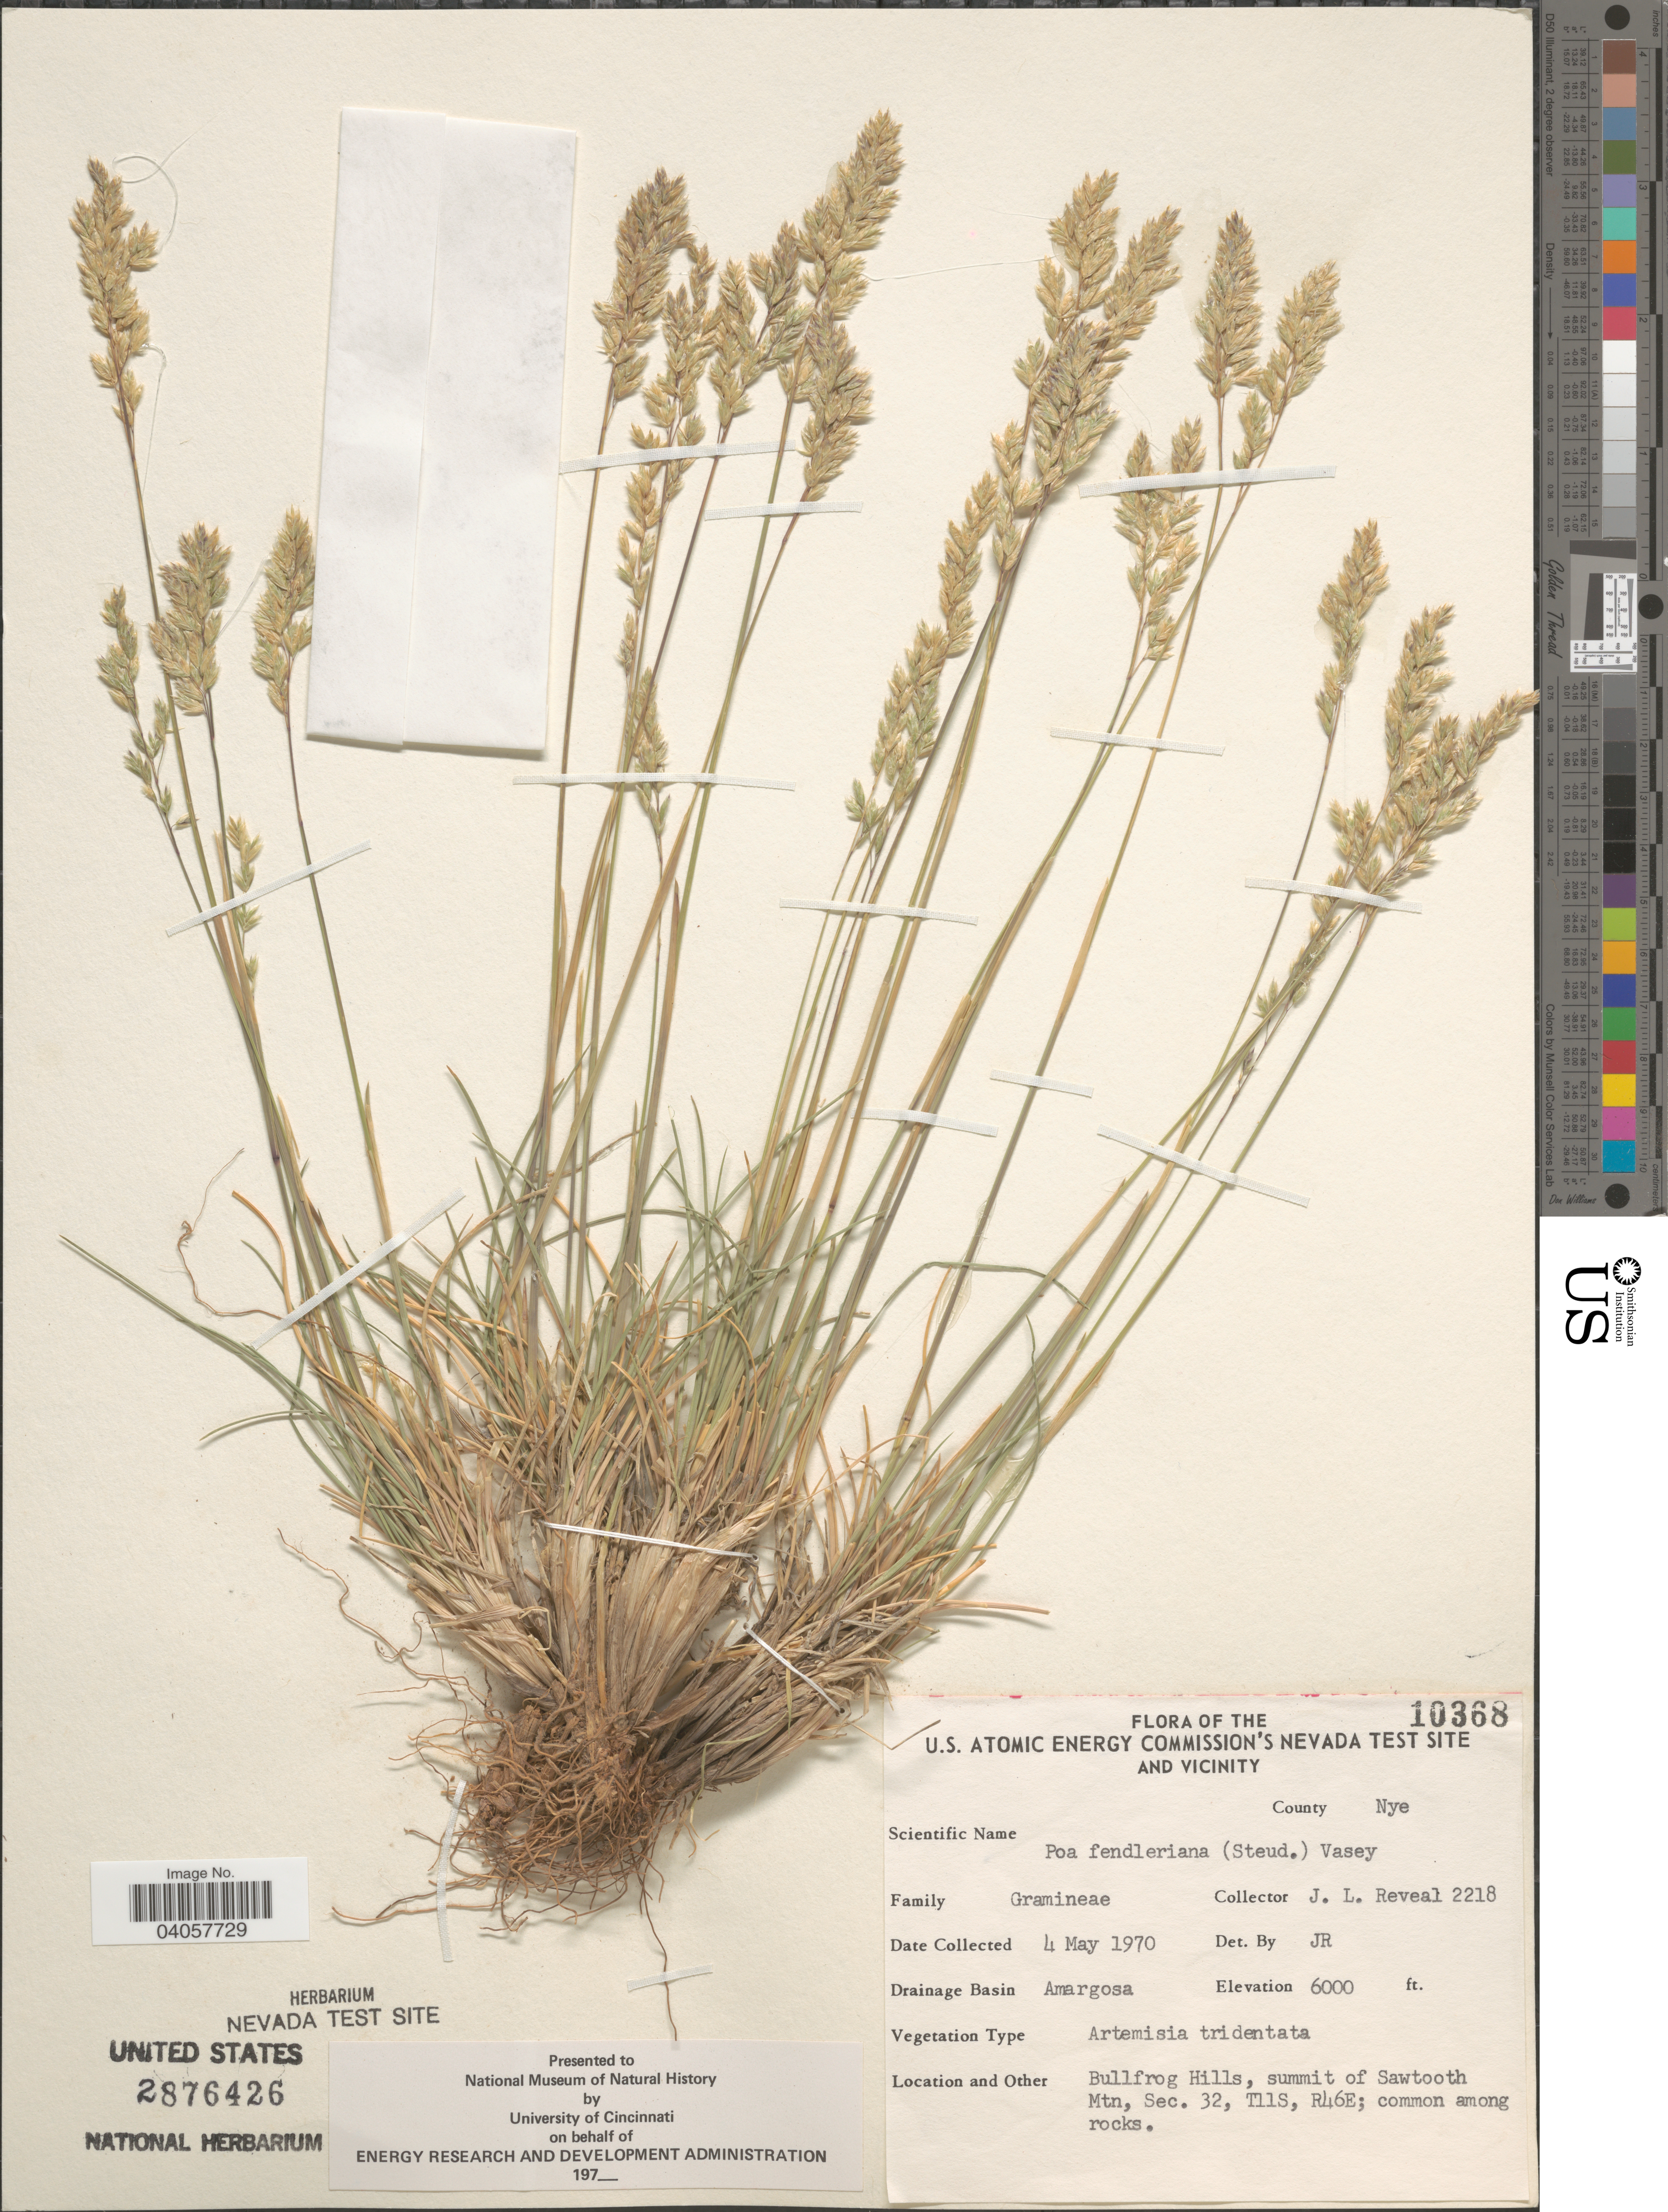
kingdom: Plantae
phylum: Tracheophyta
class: Liliopsida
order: Poales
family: Poaceae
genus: Poa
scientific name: Poa fendleriana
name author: (Steud.) Vasey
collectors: J. L. Reveal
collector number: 2218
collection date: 1970-05-04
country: United States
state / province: Nevada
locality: The U.S. Atomic Energy Commission's Nevada Test Site and vicinity. County Nye. Drainage Basin County Nye. Drainage Basin Amargosa. Bullfrog Hills, summit of Sawtooth Mtn, Sec. 32, T11S, R46E.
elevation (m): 1829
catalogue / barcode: US 2876426